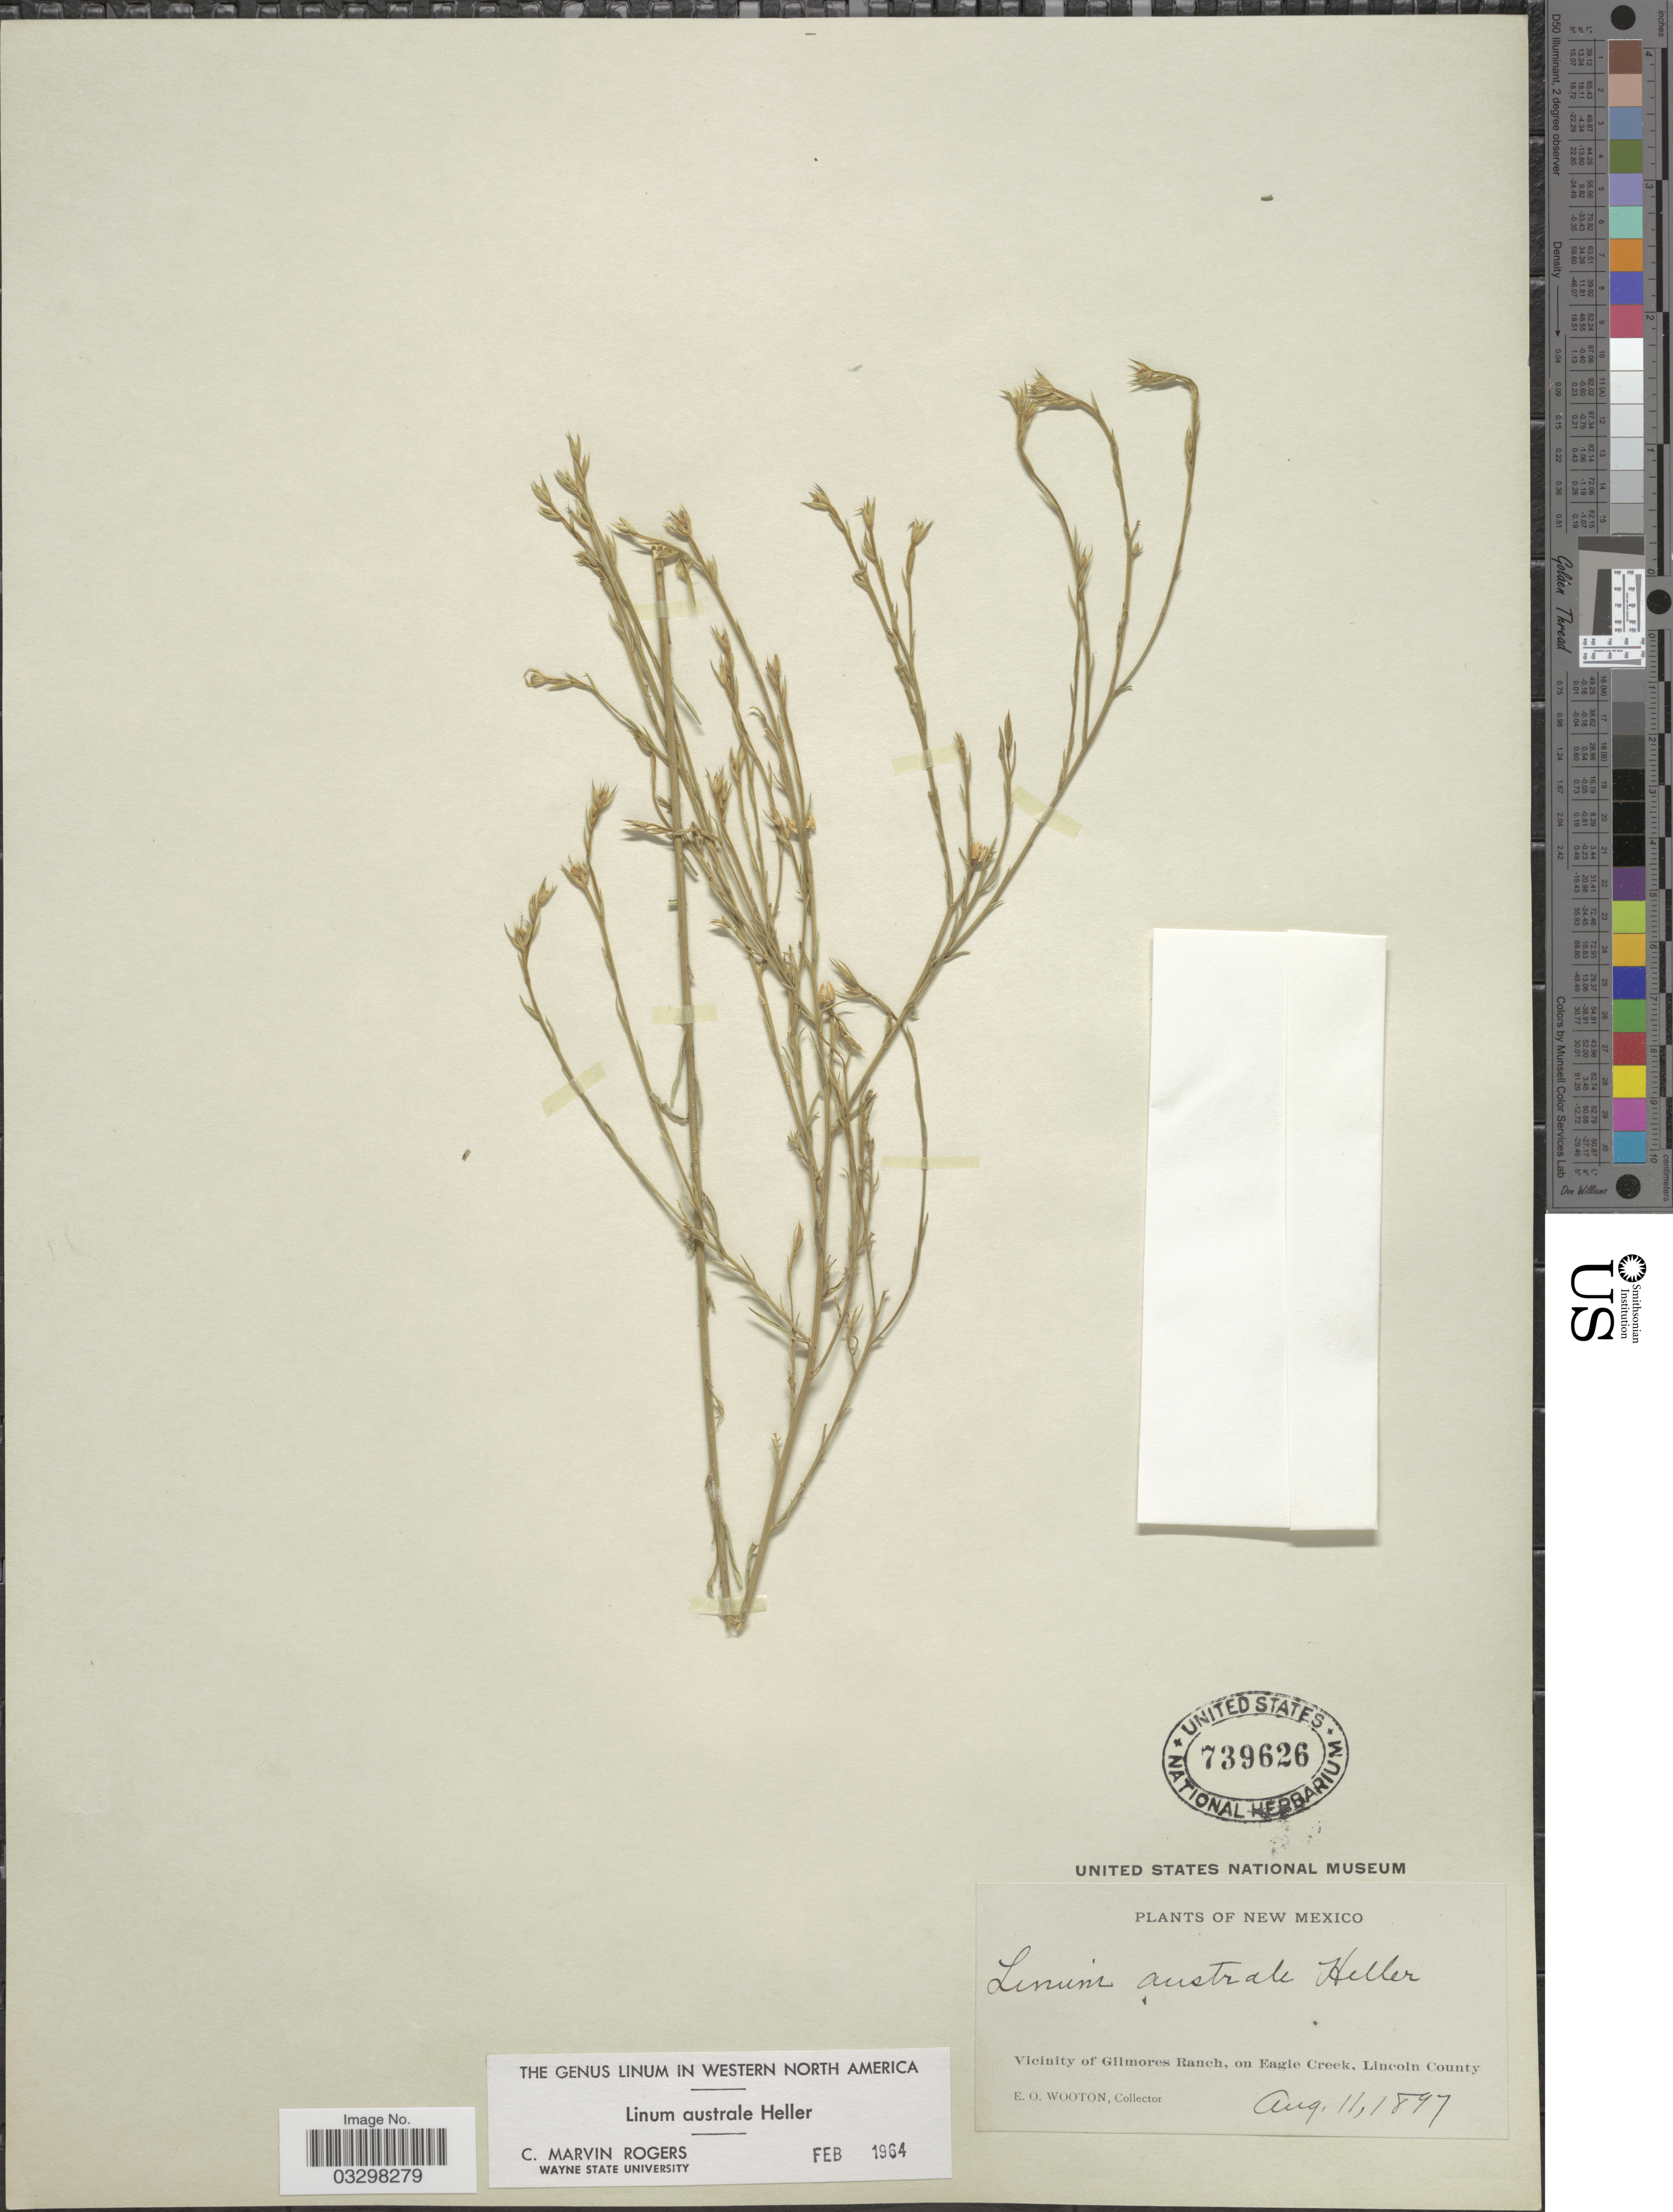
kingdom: Plantae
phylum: Tracheophyta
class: Magnoliopsida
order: Malpighiales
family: Linaceae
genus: Linum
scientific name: Linum australe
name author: A. Heller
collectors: E. O. Wooton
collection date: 1897-08-11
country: United States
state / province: New Mexico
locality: Vicinity of Gillmores Ranch, on Eagle Creek, Lincoln County.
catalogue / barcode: US 739626